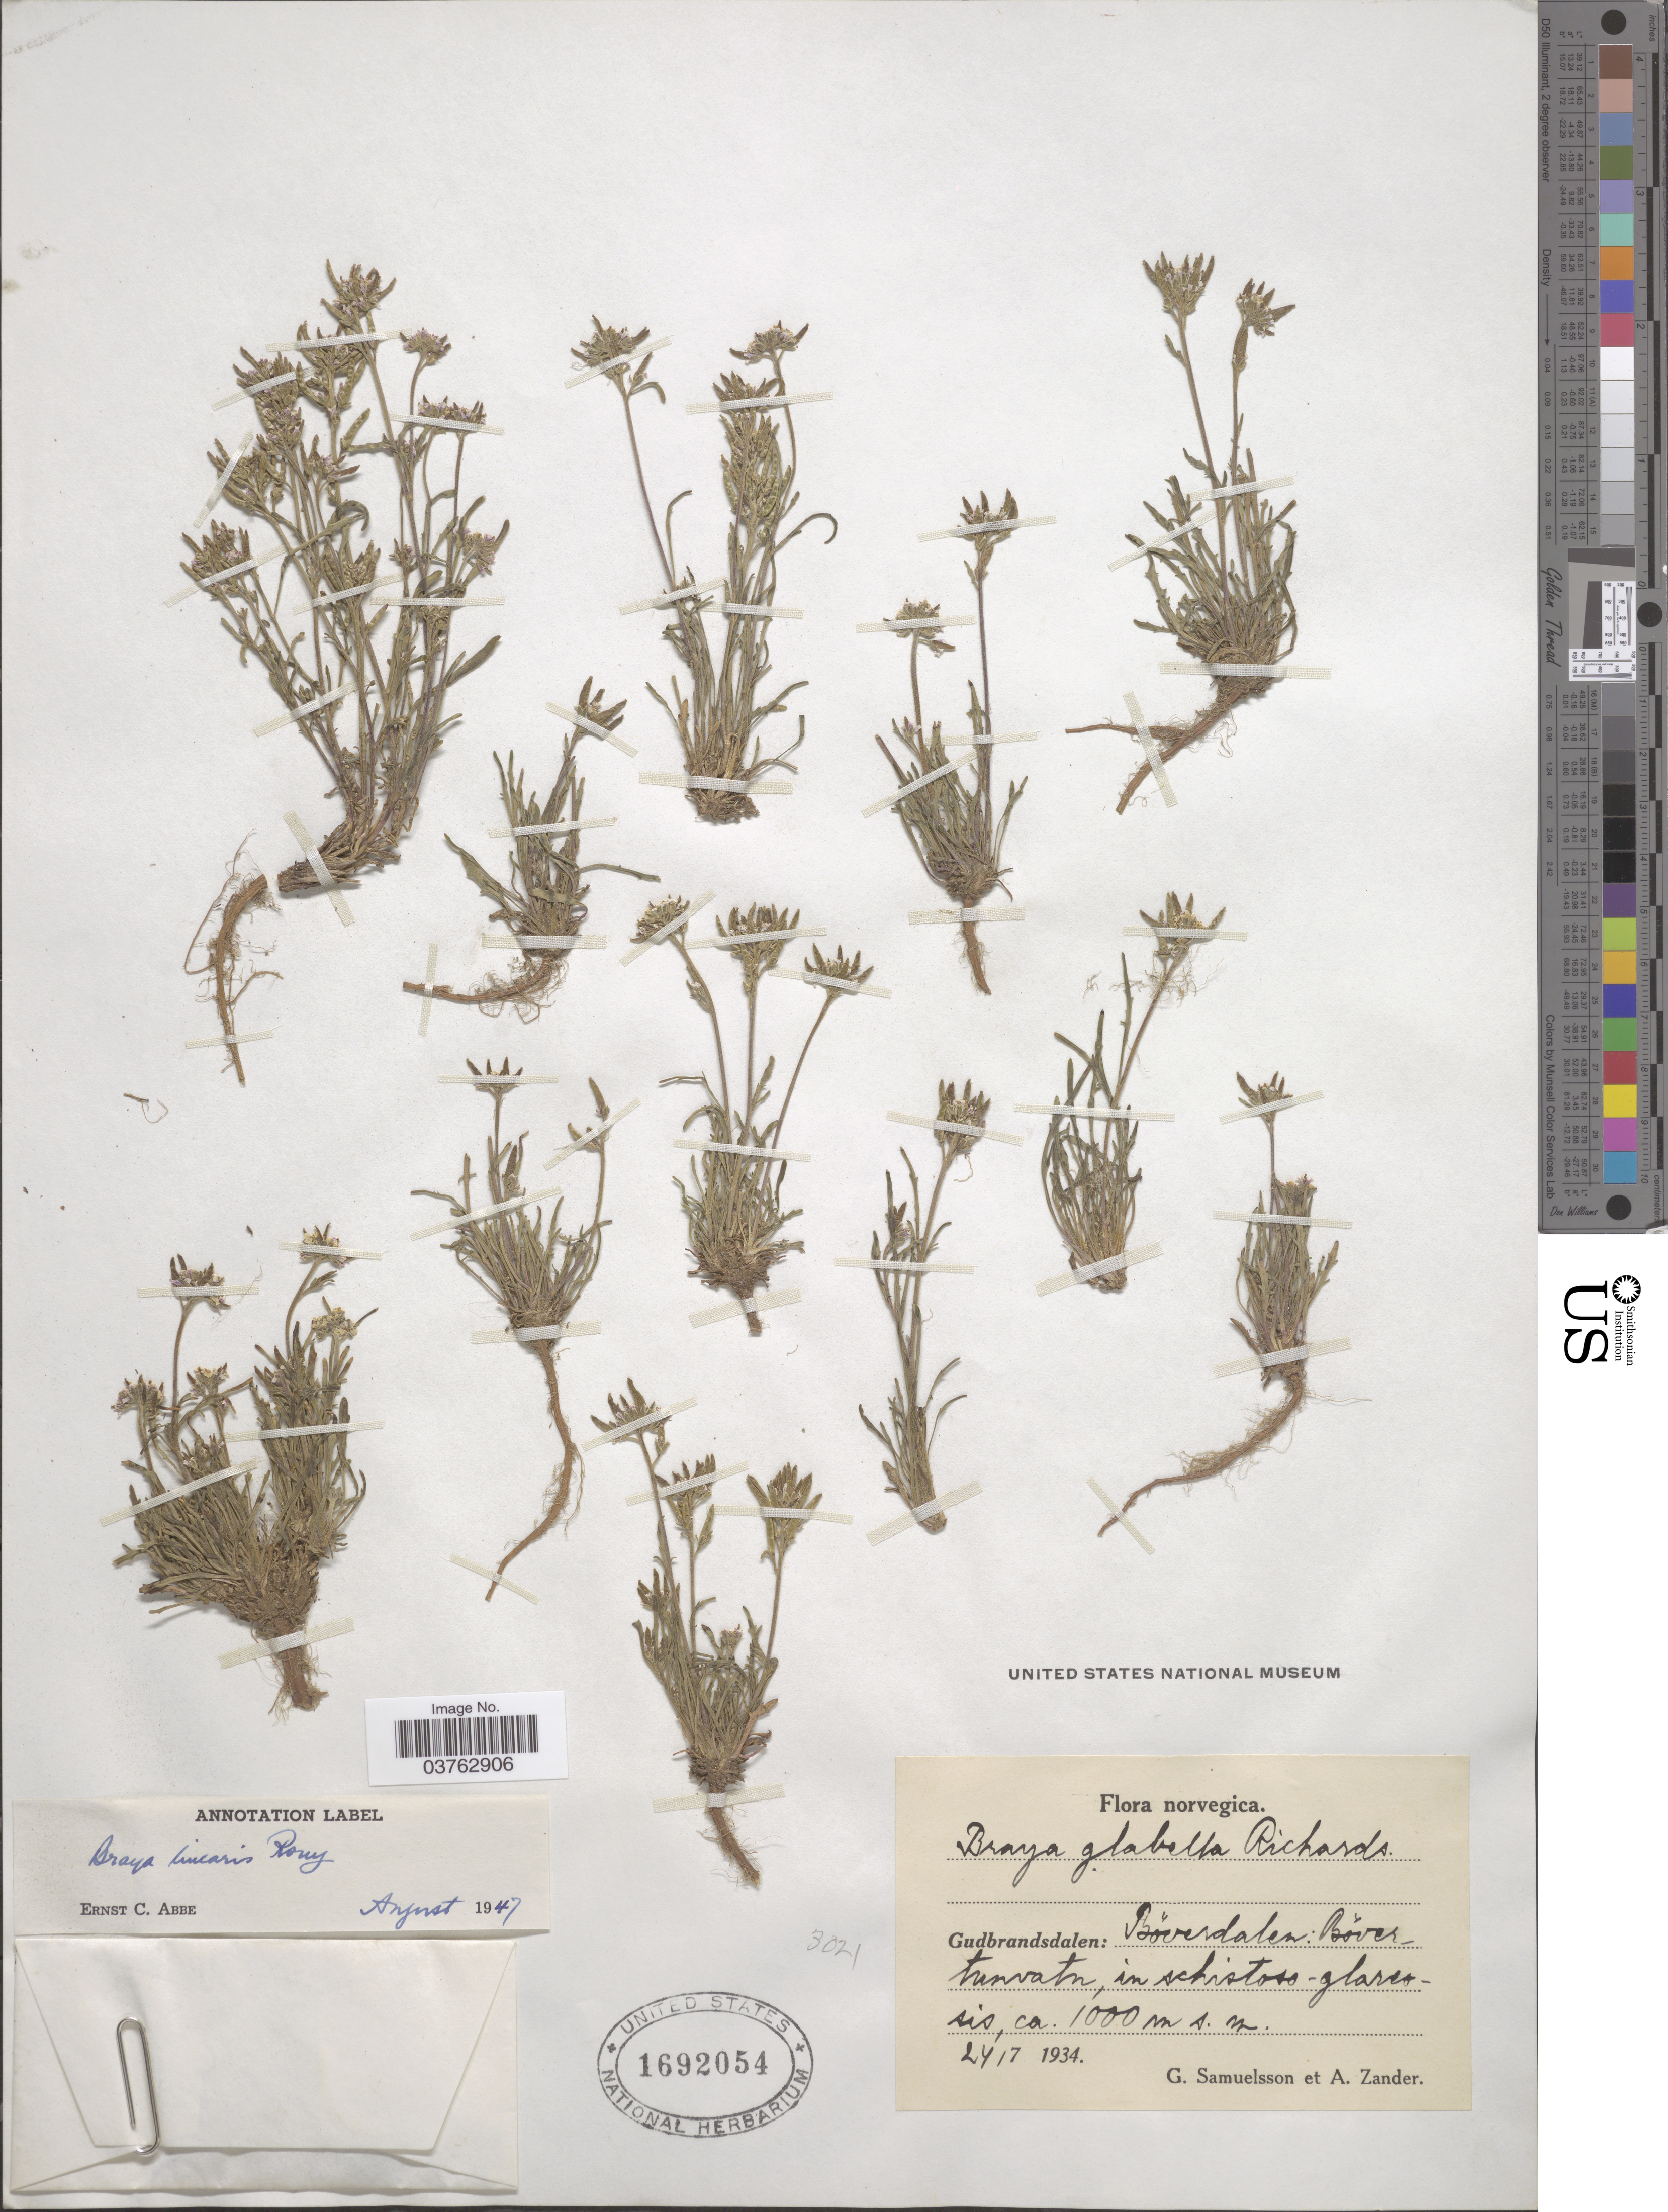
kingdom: Plantae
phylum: Tracheophyta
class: Magnoliopsida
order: Brassicales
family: Brassicaceae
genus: Braya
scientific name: Braya linearis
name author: Rouy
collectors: G. Samuelsson & A. Zander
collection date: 1934-07-24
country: Norway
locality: Norvegica. Gubrandsdalen: Böverdalen: Bövertunvatn.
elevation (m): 1000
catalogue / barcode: US 1692054